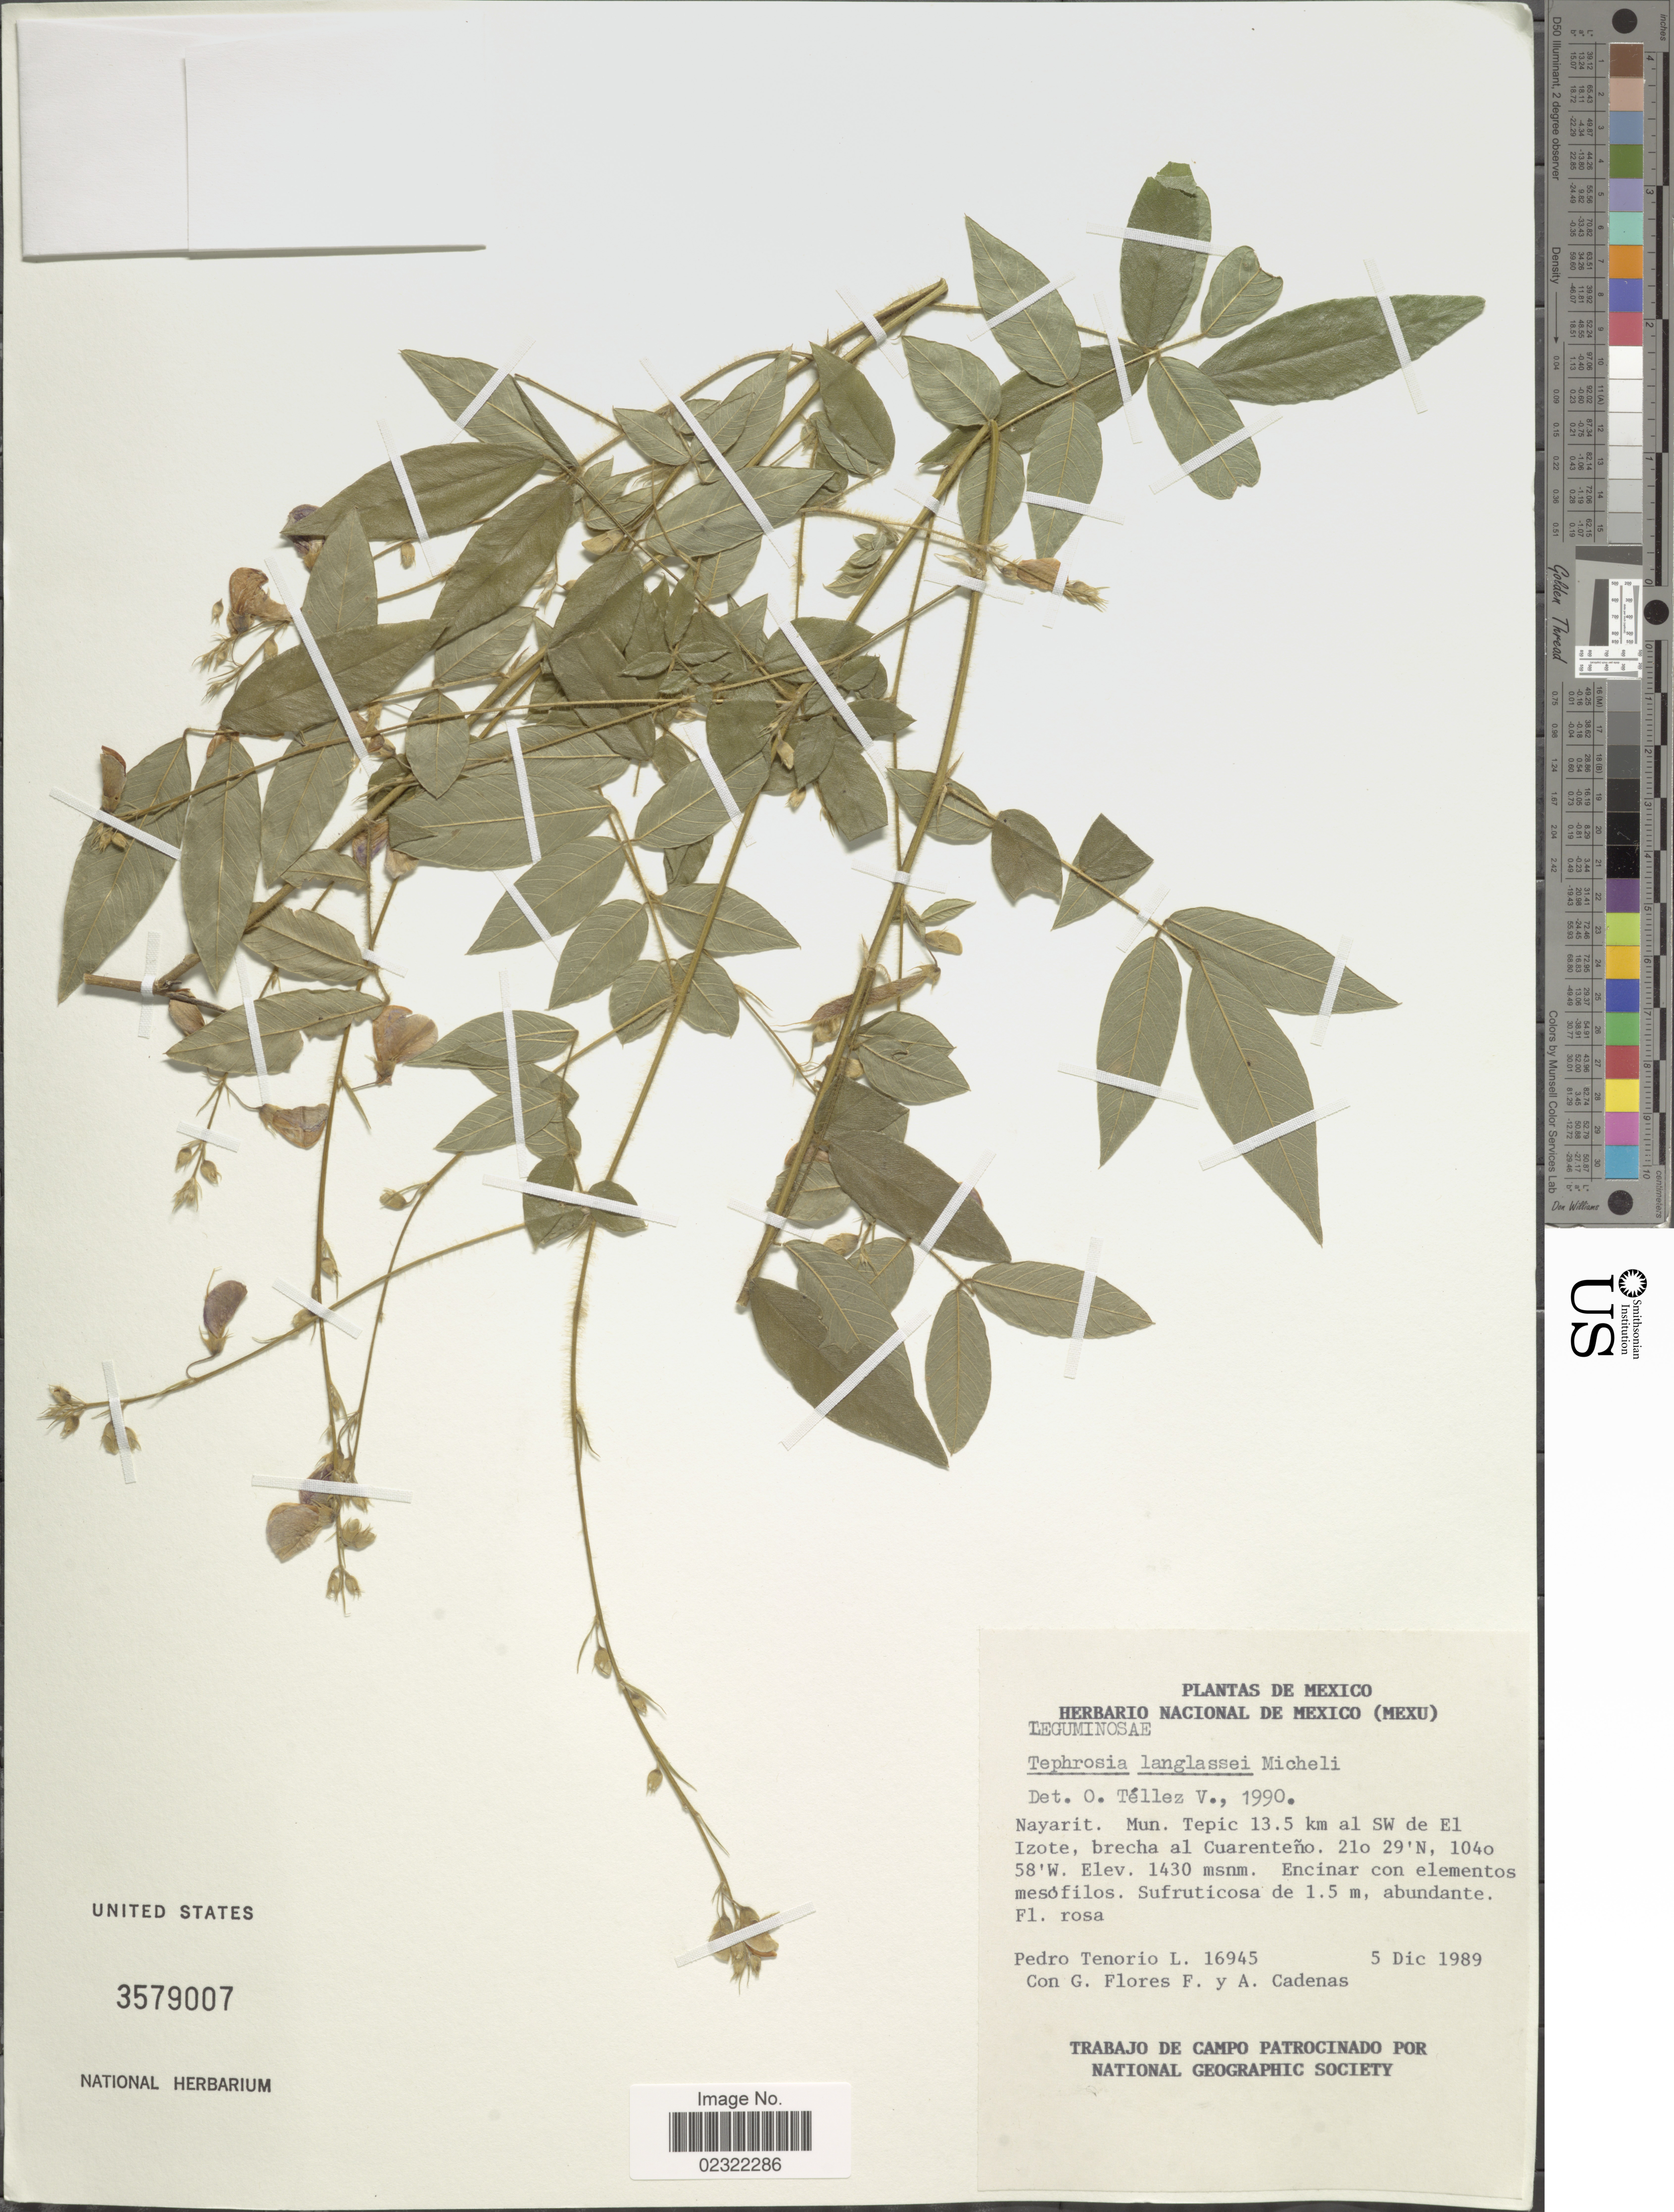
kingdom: Plantae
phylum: Tracheophyta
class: Magnoliopsida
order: Fabales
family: Fabaceae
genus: Tephrosia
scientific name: Tephrosia langlassei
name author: Micheli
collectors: P. Tenorio L., G. Rodriguez-Felixflores & A. Cadenas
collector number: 16945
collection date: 1989-12-05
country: Mexico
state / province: Nayarit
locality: Nayarit, Mun. Tepic 13.5 km al SW de El Izote, brecha al Cuarenteno.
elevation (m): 1430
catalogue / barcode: US 3579007